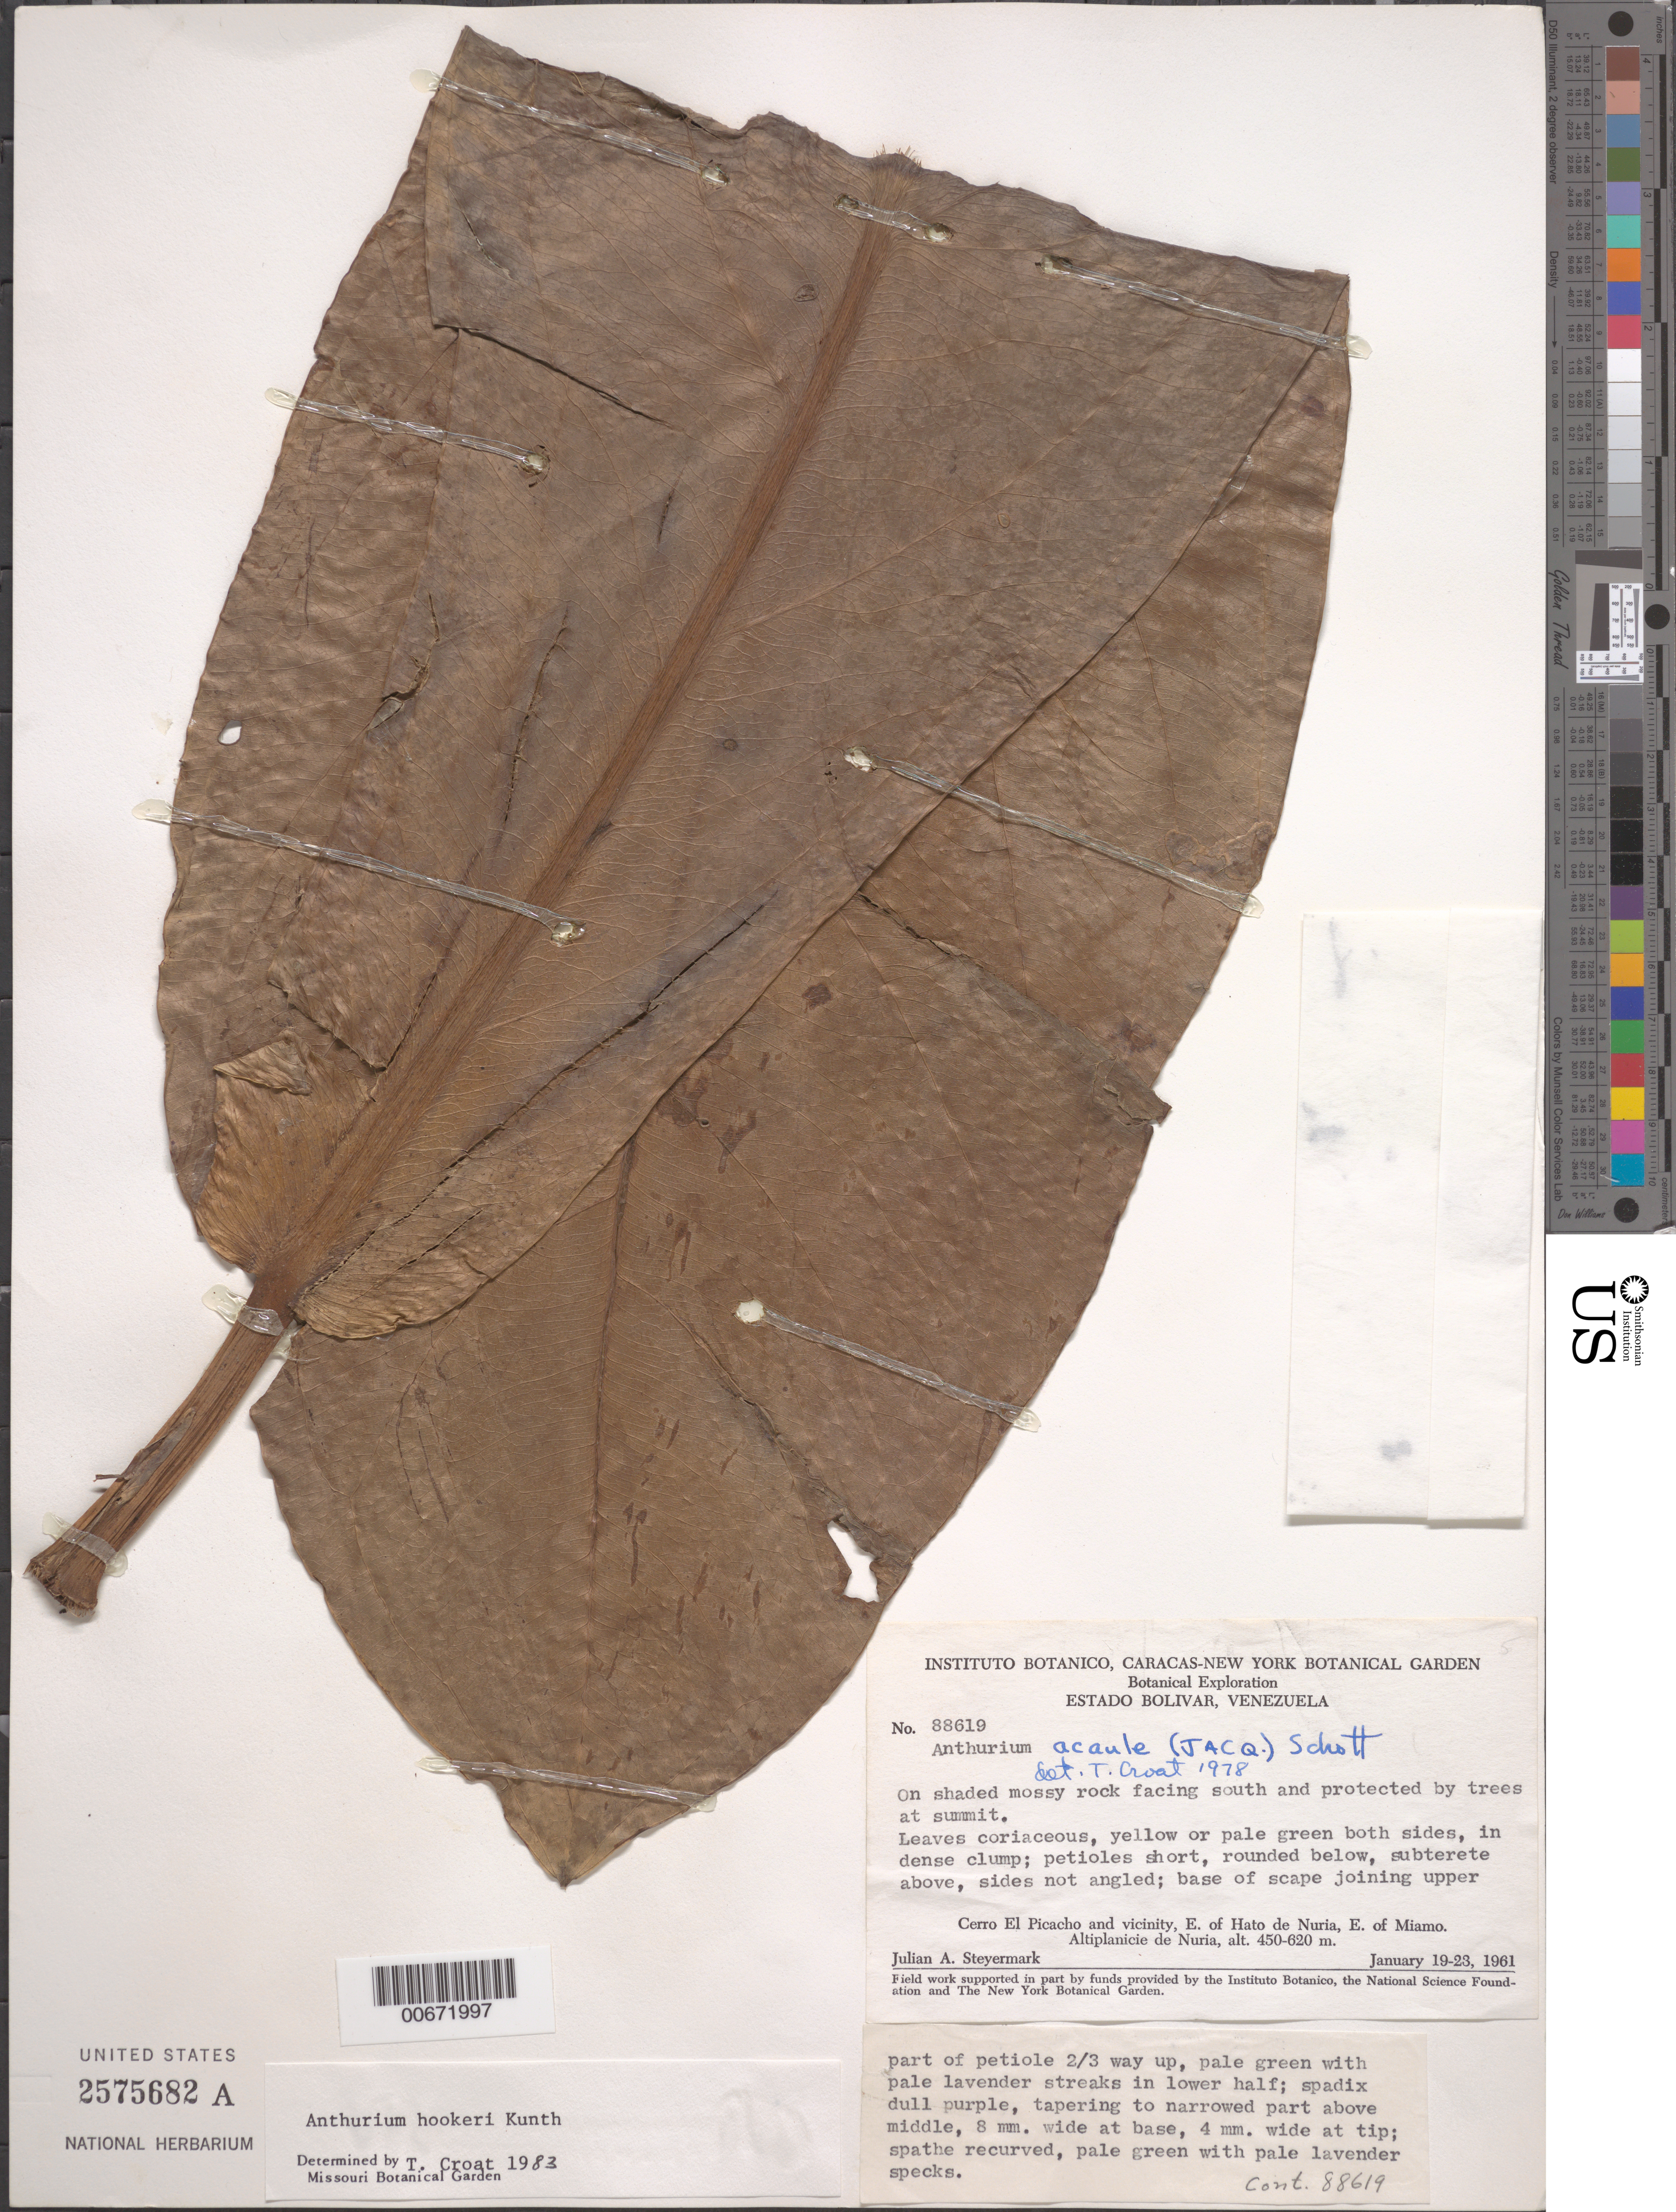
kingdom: Plantae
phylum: Tracheophyta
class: Liliopsida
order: Alismatales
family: Araceae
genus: Anthurium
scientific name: Anthurium hookeri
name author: Kunth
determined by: Croat, Thomas B., Missouri Botanical Garden (MO)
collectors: J. Steyermark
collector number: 88619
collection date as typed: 19-Jan-61 to 23-Jan-61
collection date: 1961-01-19/1961-01-23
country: Venezuela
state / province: Bolívar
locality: Cerro El Picacho and vicinity, E of Hato de Nuria, E of Miamo, Altiplanicie de Nuria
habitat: Shaded mossy rock facing south and protected by trees at summit;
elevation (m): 450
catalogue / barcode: US 2575682A